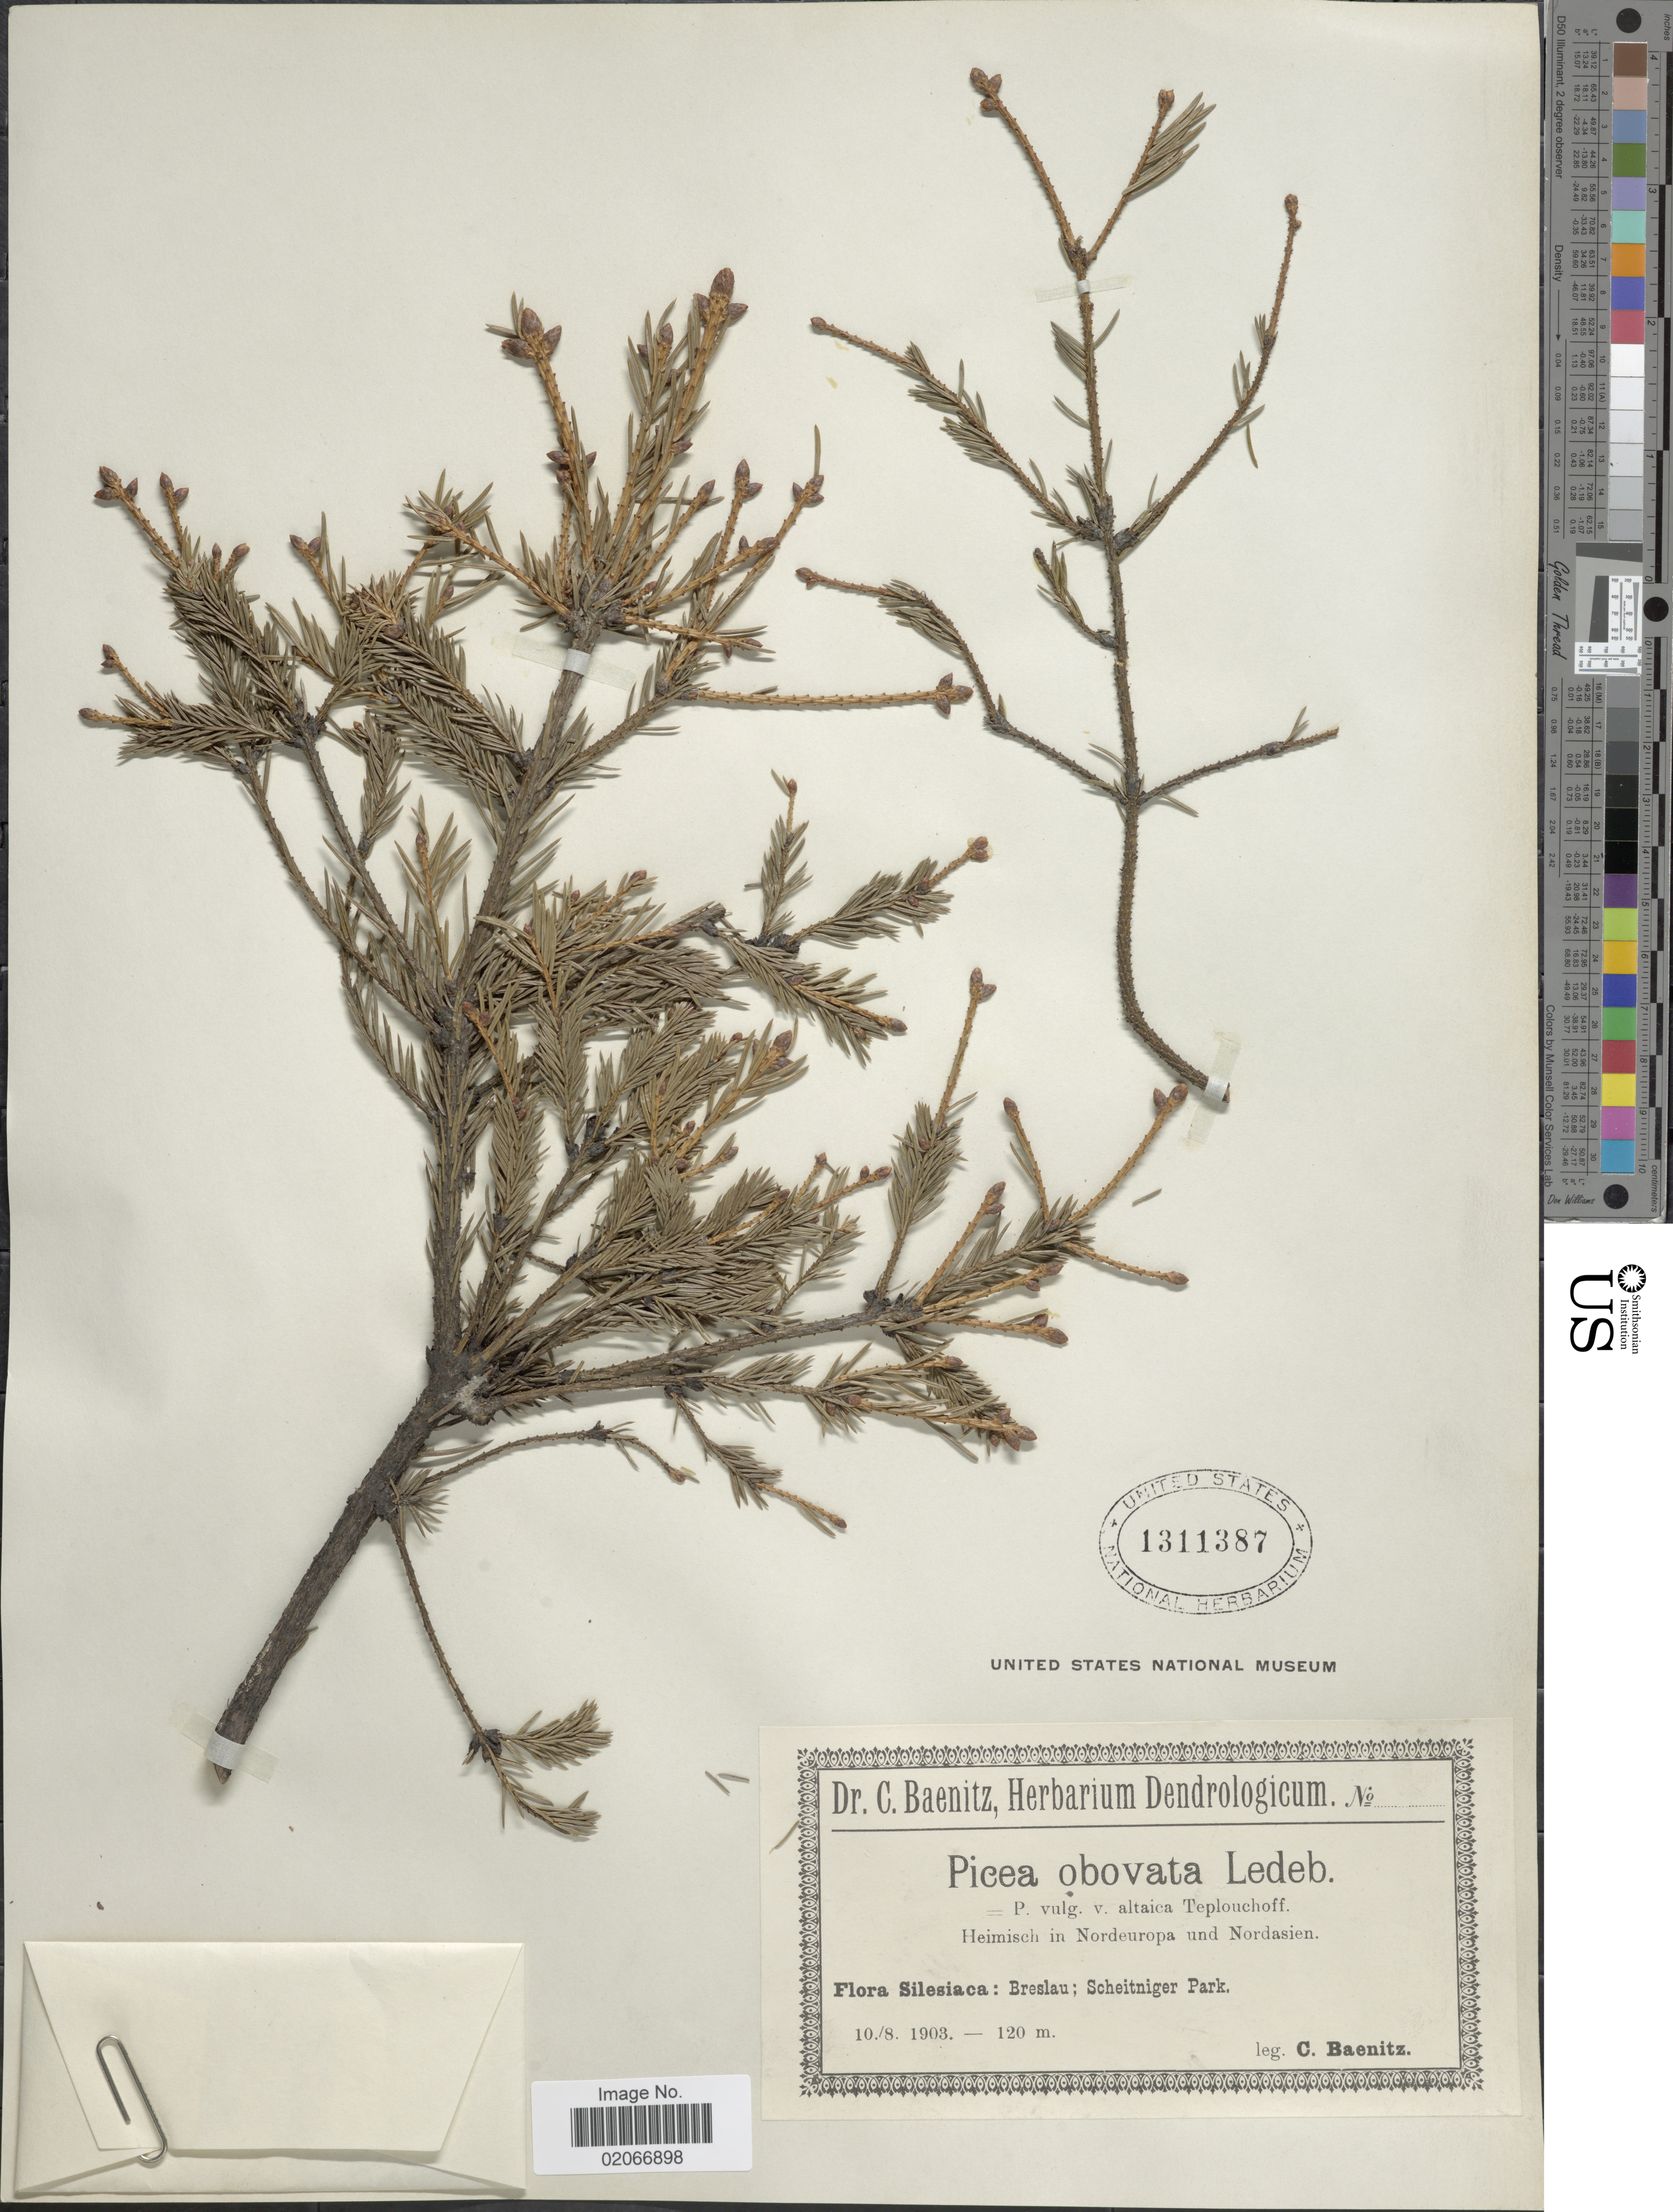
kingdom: Plantae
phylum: Tracheophyta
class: Pinopsida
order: Pinales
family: Pinaceae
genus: Picea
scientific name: Picea obovata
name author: Ledeb.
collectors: C. G. Baenitz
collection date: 1903-08-10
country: Poland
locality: Silesiaca: Breslau ; Scheitniger Park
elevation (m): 120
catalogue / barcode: US 1311387